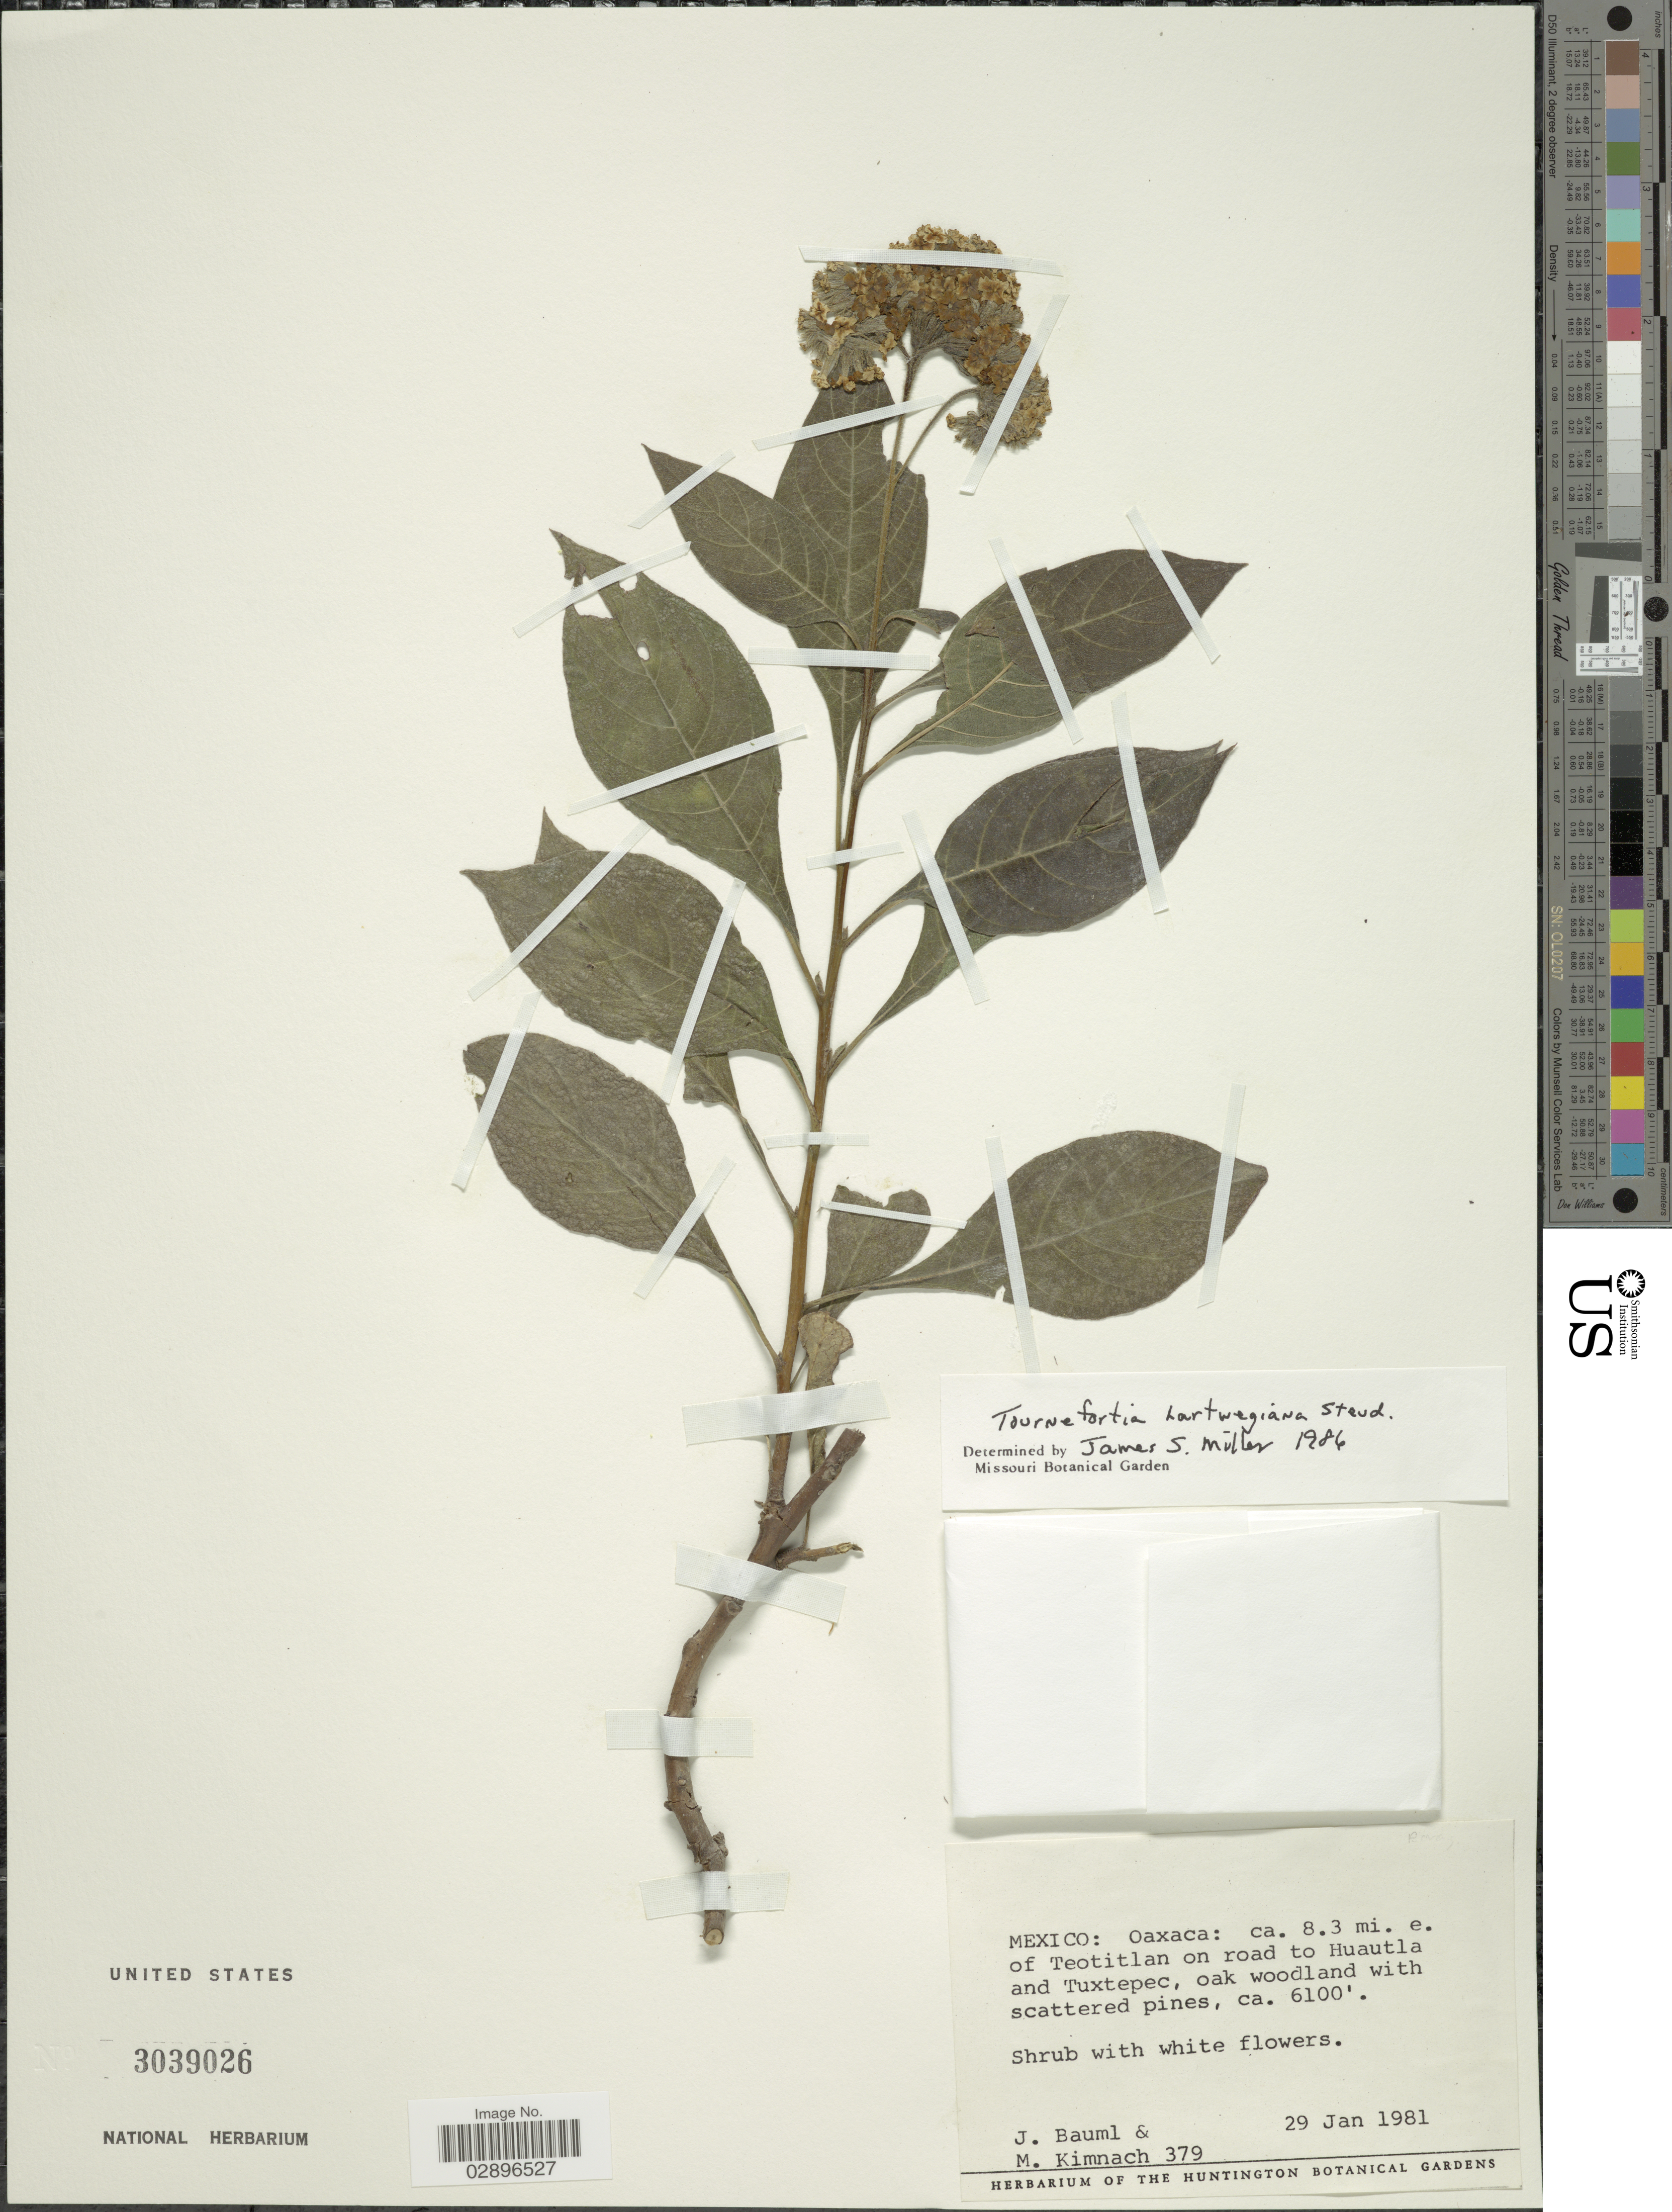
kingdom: Plantae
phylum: Tracheophyta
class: Magnoliopsida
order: Boraginales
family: Heliotropiaceae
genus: Tournefortia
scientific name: Tournefortia hartwegiana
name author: Steud.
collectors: J. Bauml & M. W. Kimnach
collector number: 379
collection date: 1981-01-29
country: Mexico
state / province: Oaxaca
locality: Ca. 8.3 mi e. of Teotitlan on road to Huautla and Tuxtepec.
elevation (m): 1859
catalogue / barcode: US 3039026